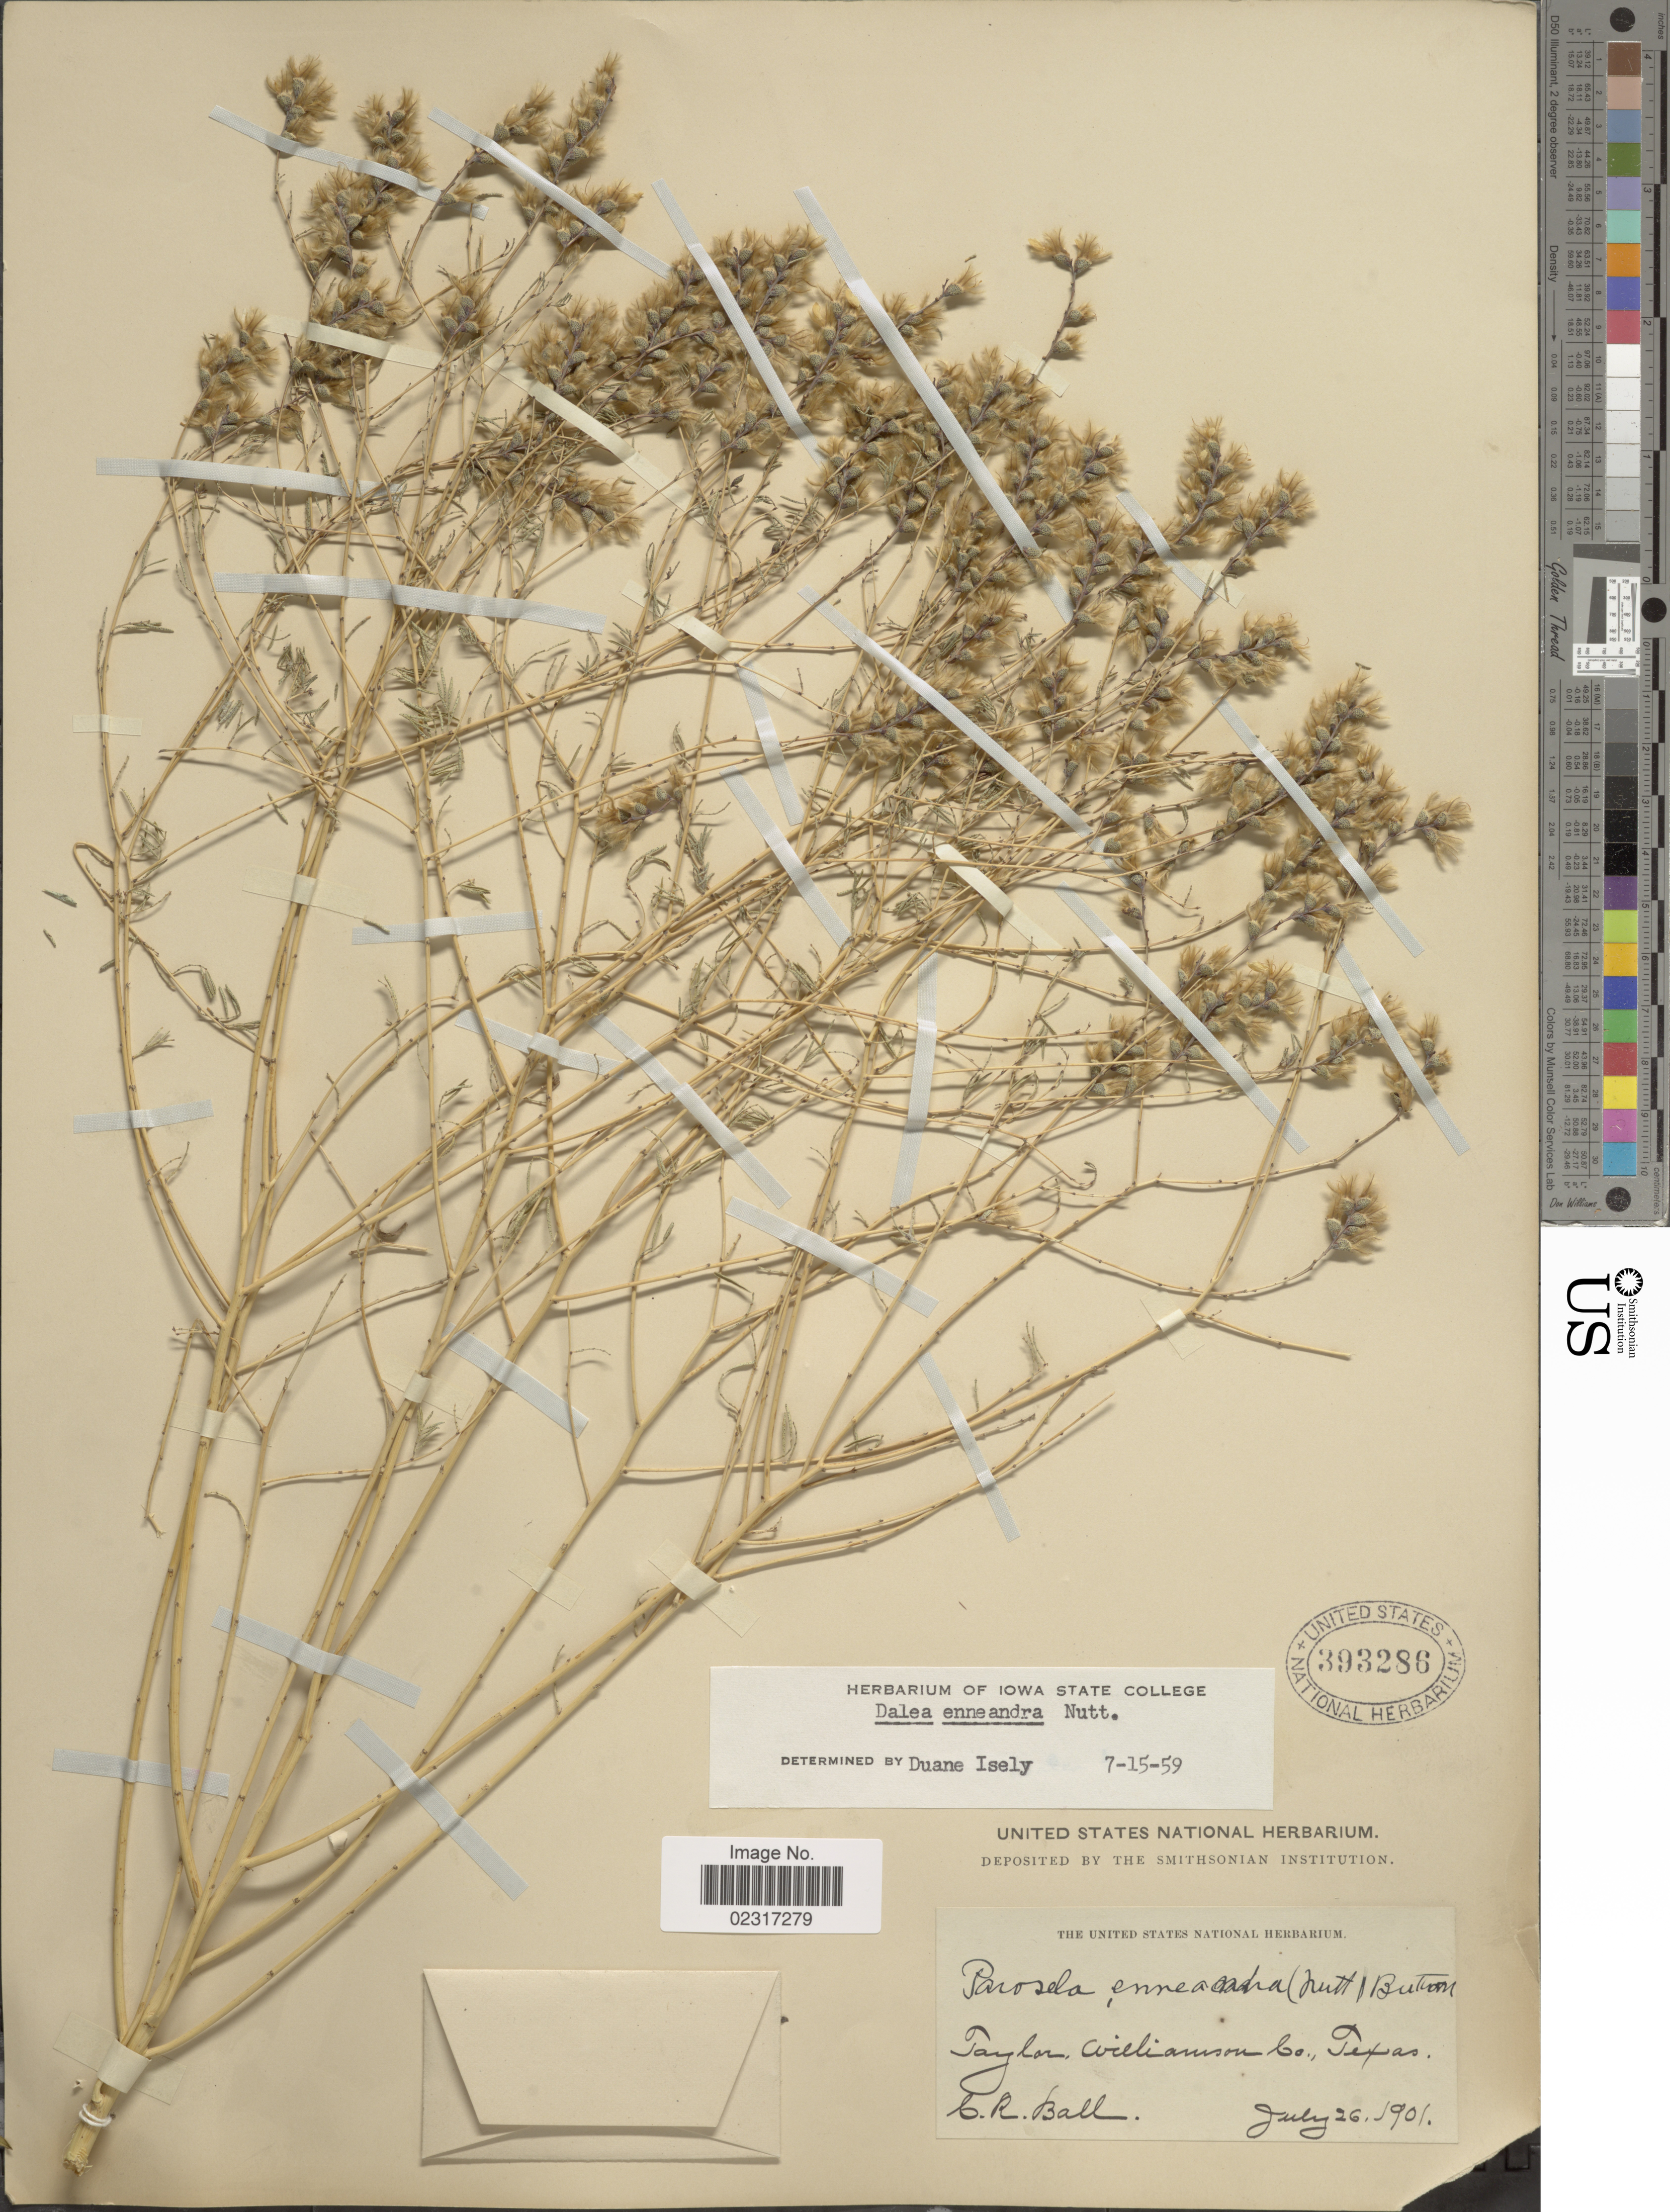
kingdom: Plantae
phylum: Tracheophyta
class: Magnoliopsida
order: Fabales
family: Fabaceae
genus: Dalea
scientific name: Dalea enneandra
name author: Nutt.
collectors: C. R. Ball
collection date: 1901-07-26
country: United States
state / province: Texas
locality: Taylor, Cireliamson Co.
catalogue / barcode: US 393286